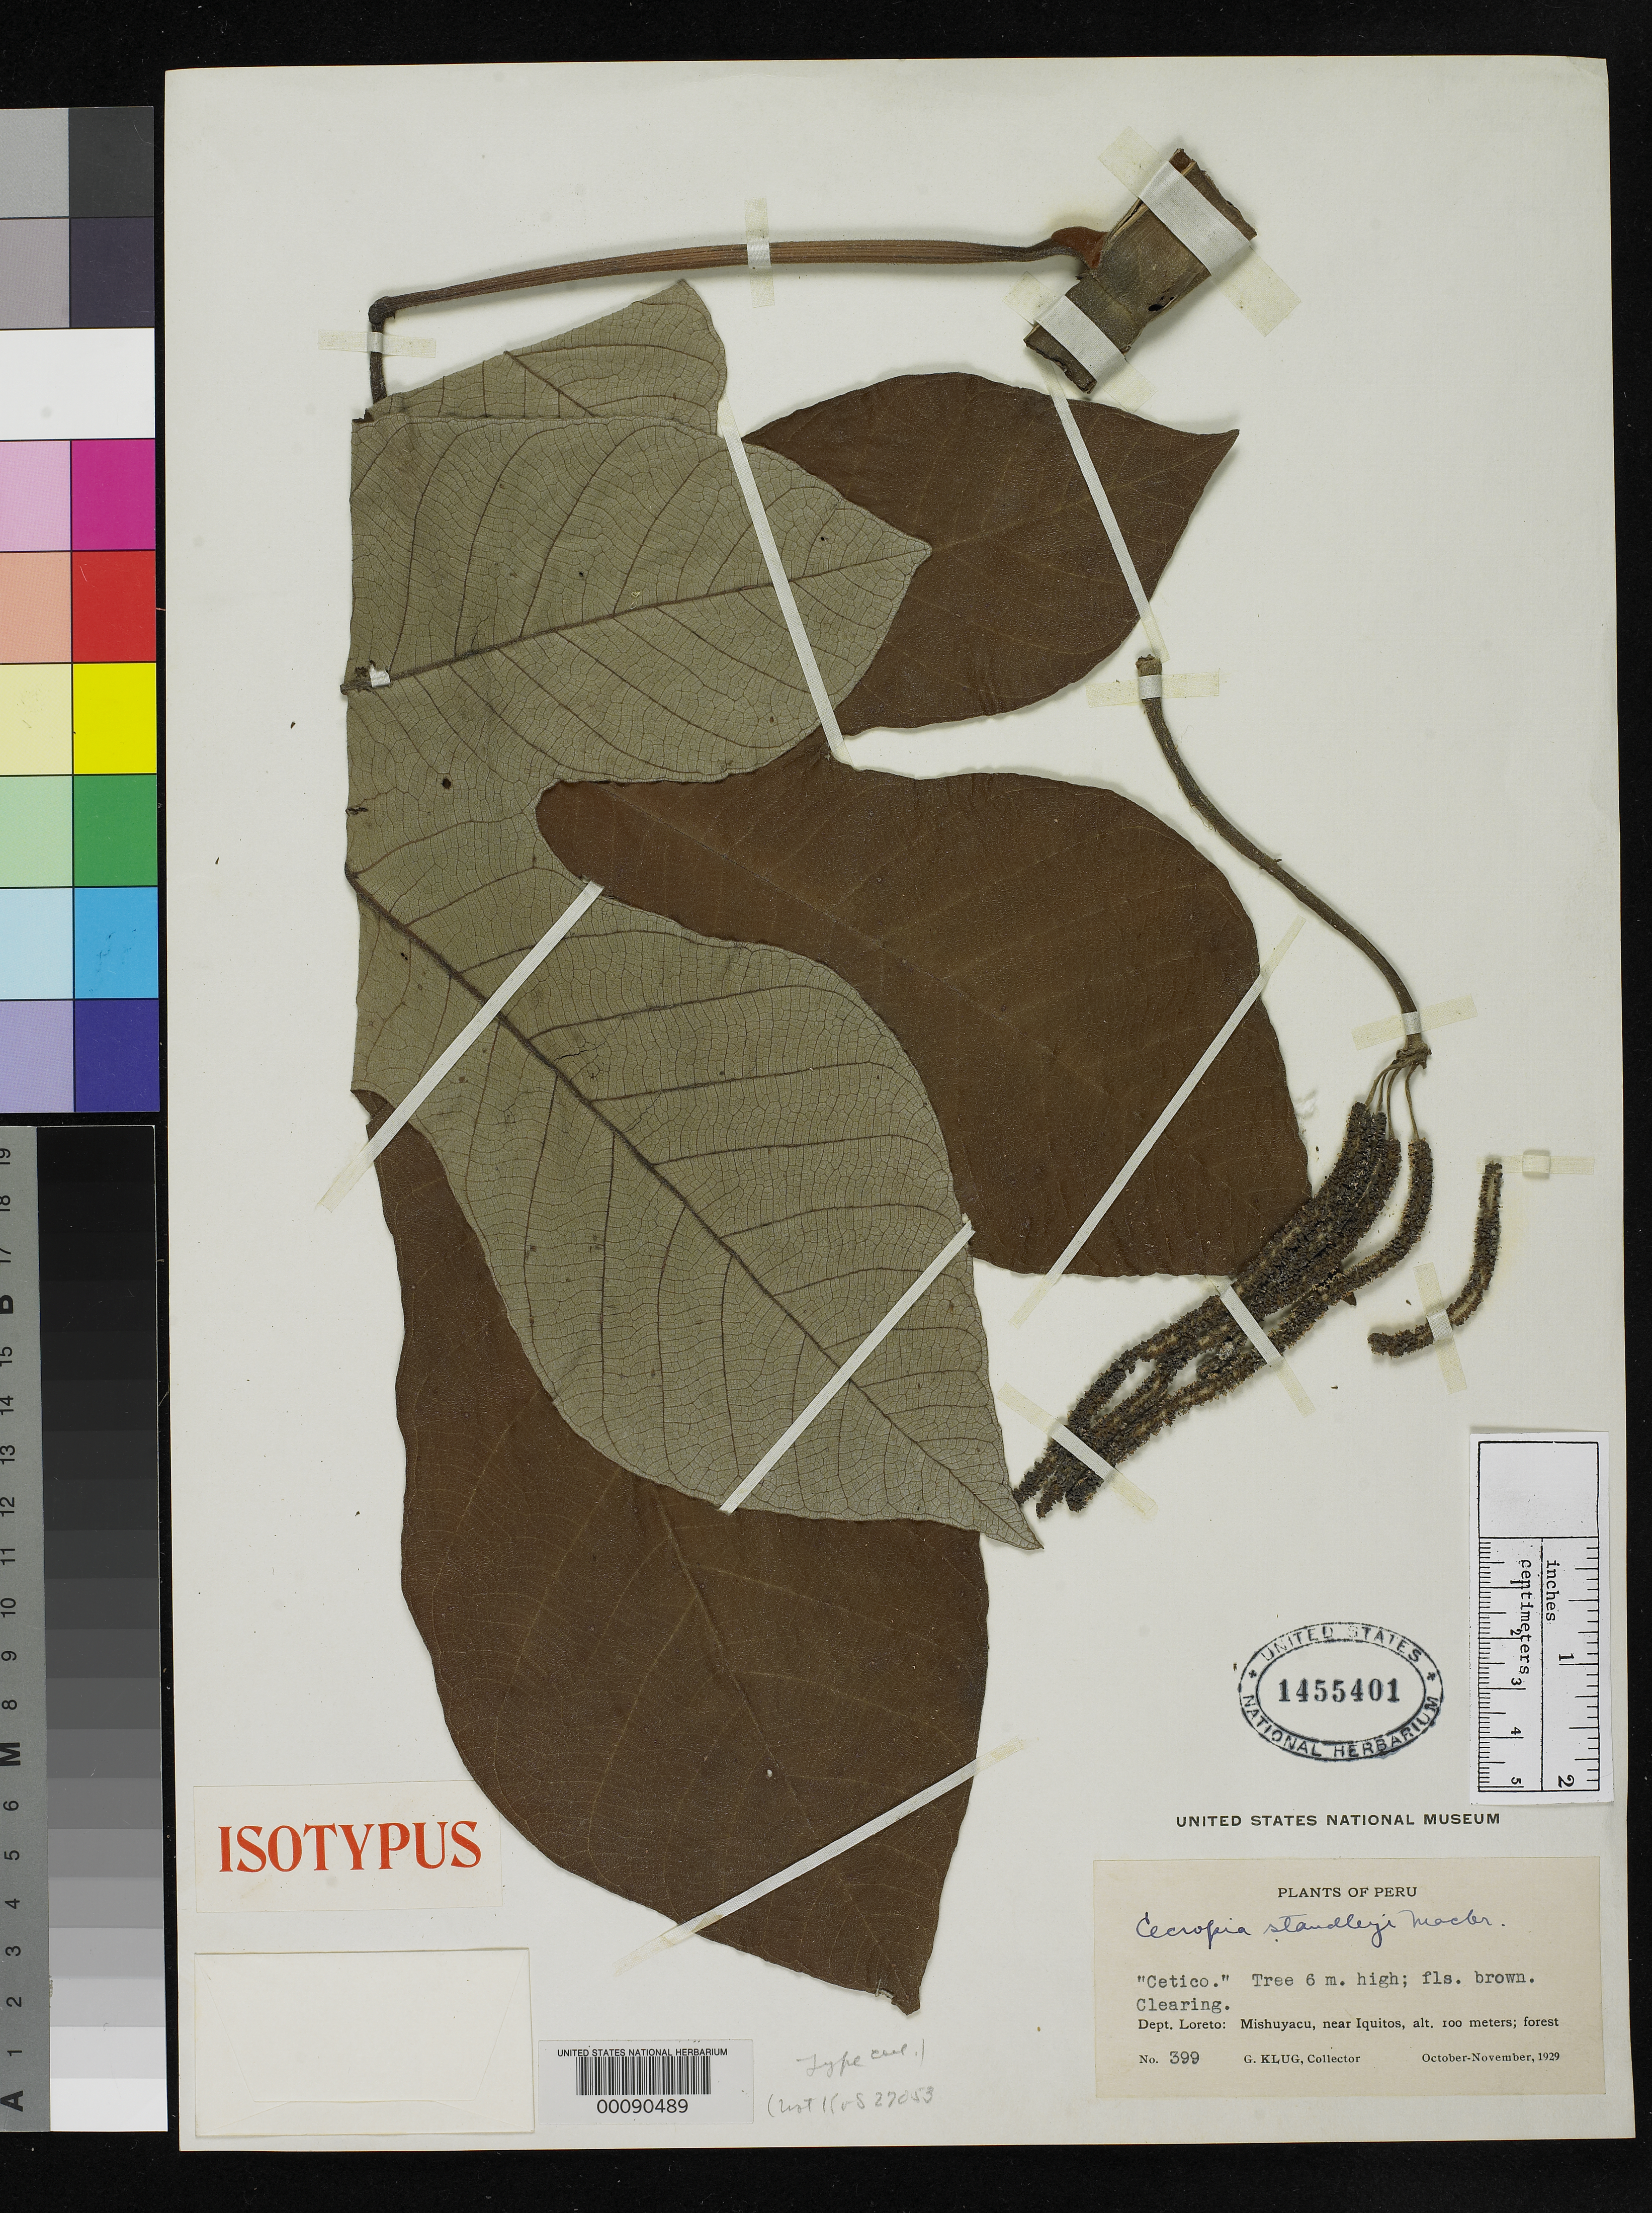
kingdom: Plantae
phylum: Tracheophyta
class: Magnoliopsida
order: Rosales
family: Urticaceae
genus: Cecropia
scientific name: Cecropia standleyi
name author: J.F. Macbr.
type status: Isotype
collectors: G. Klug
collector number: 399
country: Peru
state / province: Loreto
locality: Near Mishuyacu.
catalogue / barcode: US 1455401